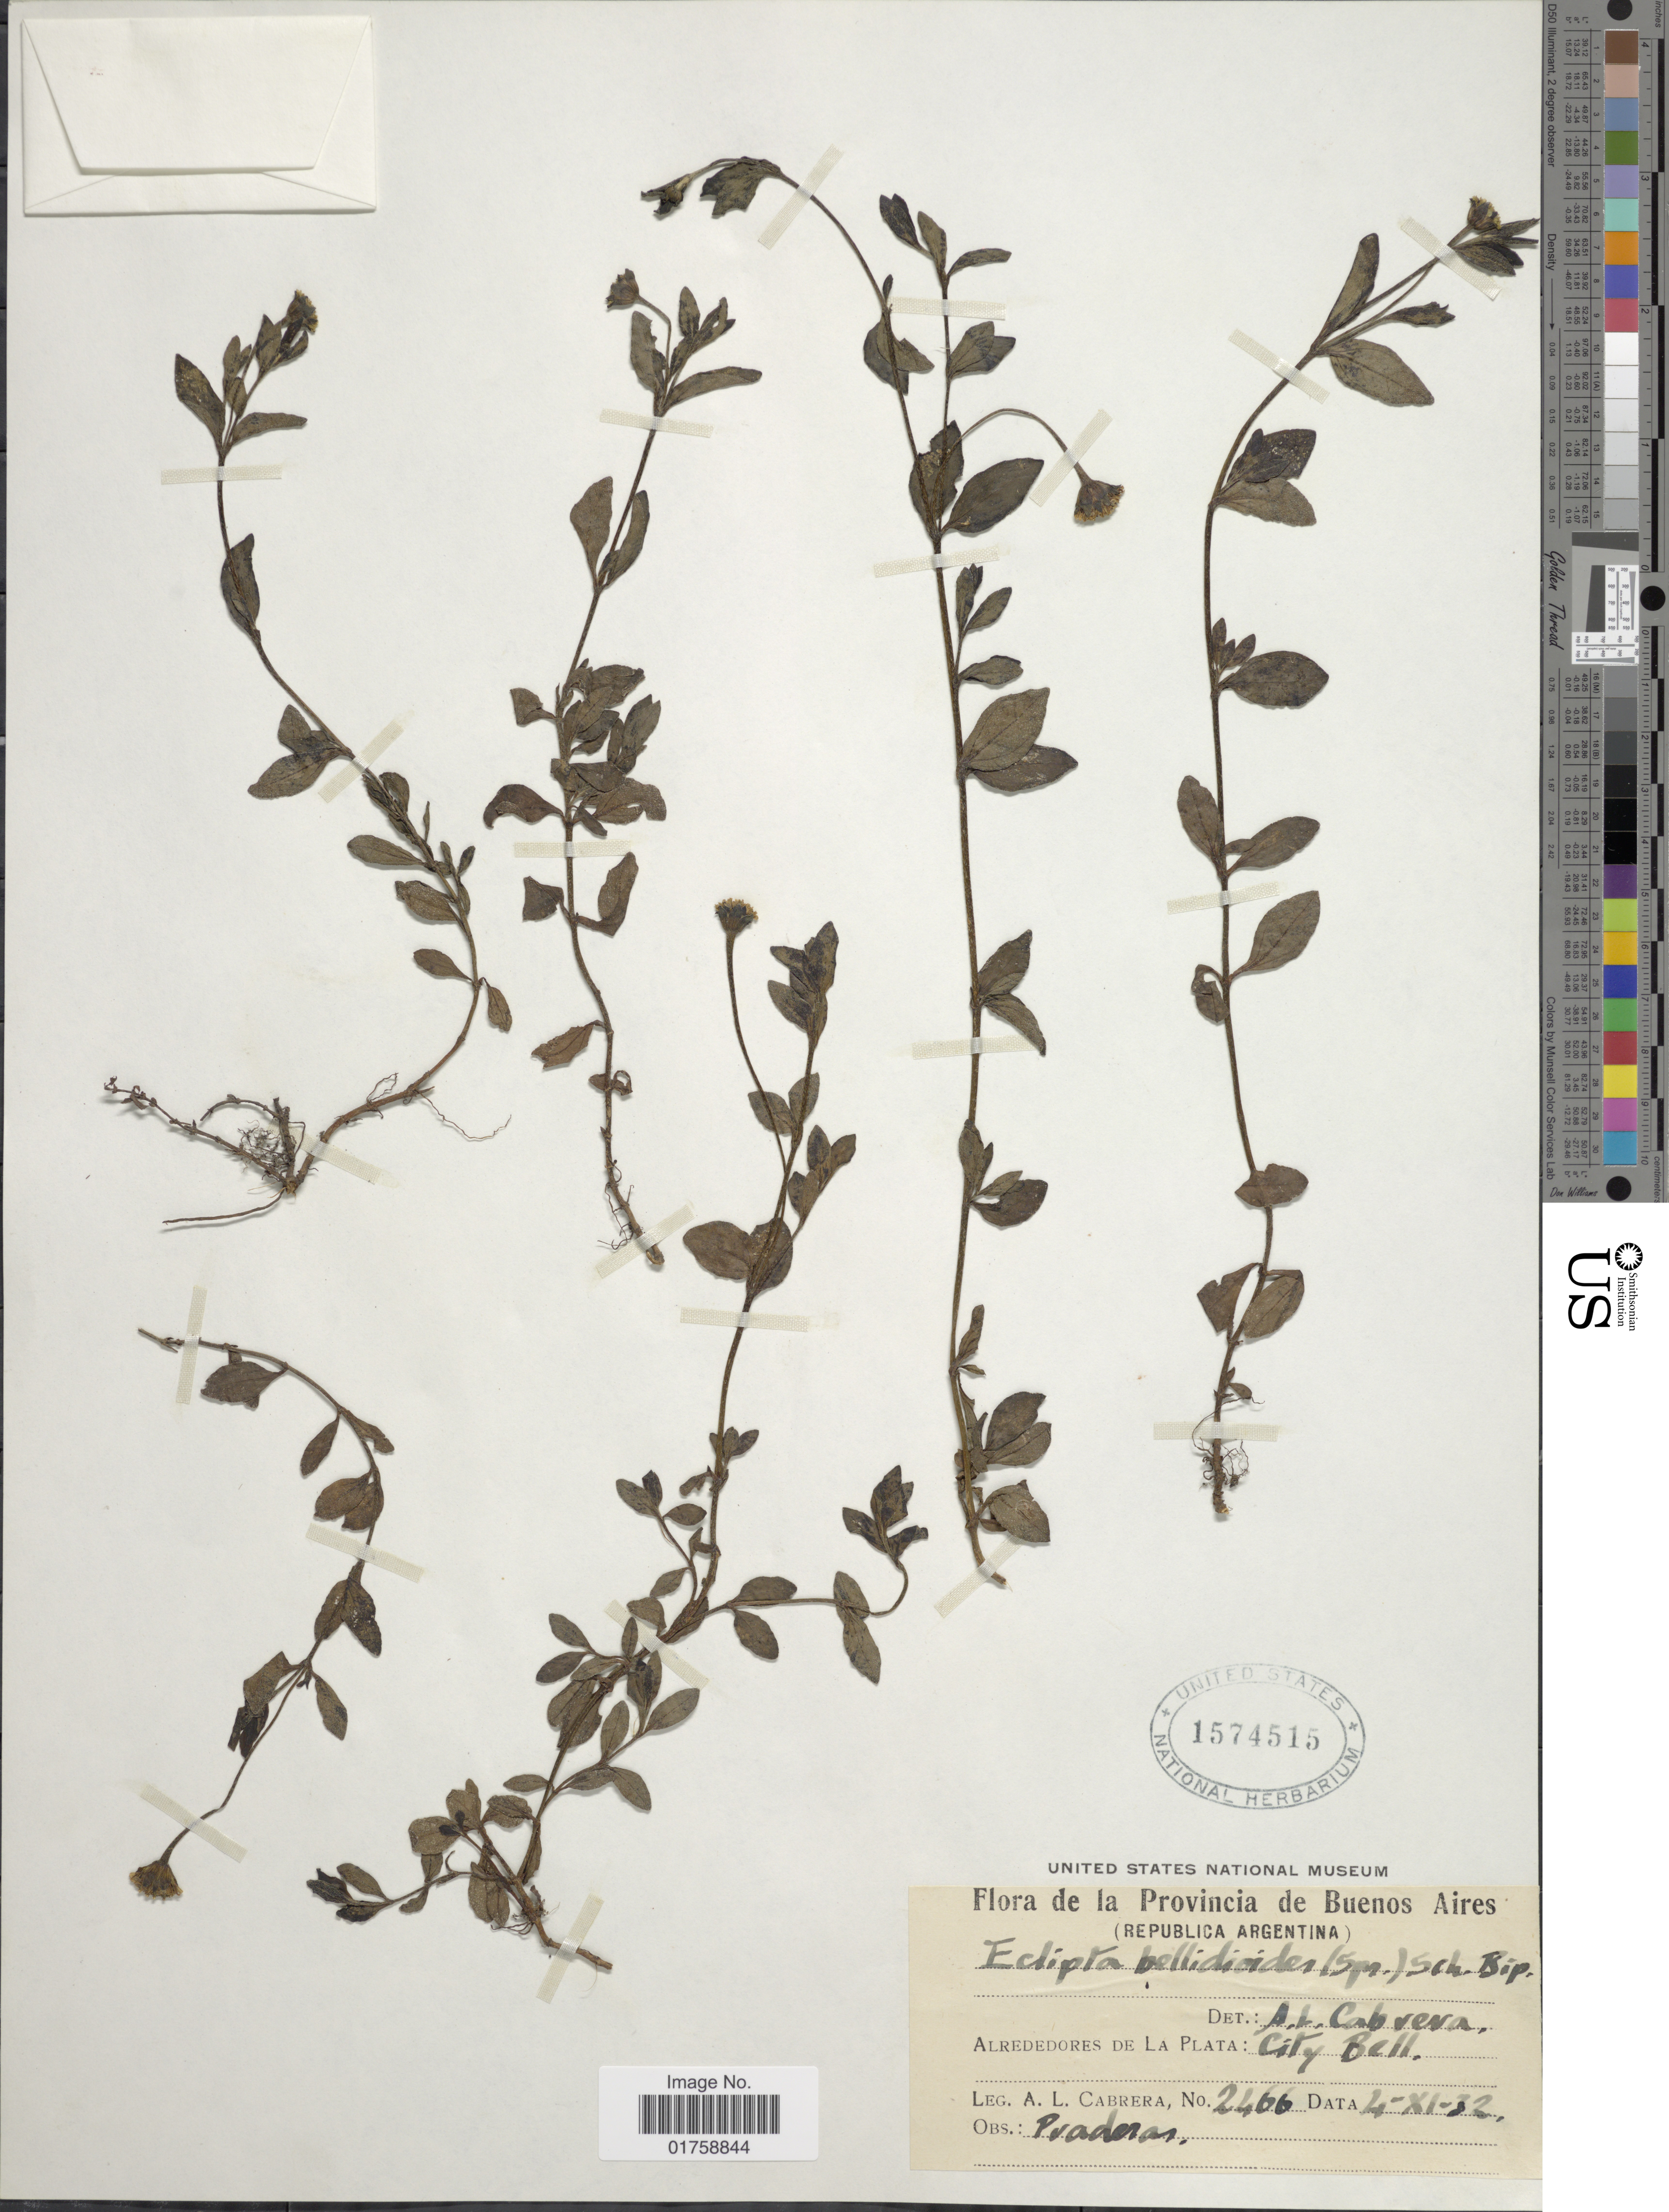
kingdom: Plantae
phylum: Tracheophyta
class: Magnoliopsida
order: Asterales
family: Asteraceae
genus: Eclipta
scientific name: Eclipta bellidioides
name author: (Spreng.) Sch. Bip. & S.F. Blake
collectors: A. L. Cabrera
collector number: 2466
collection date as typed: Transcribed d/m/y: 4/11/32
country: Argentina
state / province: Buenos Aires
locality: (Republica Agentina). Alrededores de La Plata: City Bell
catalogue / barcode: US 1574515